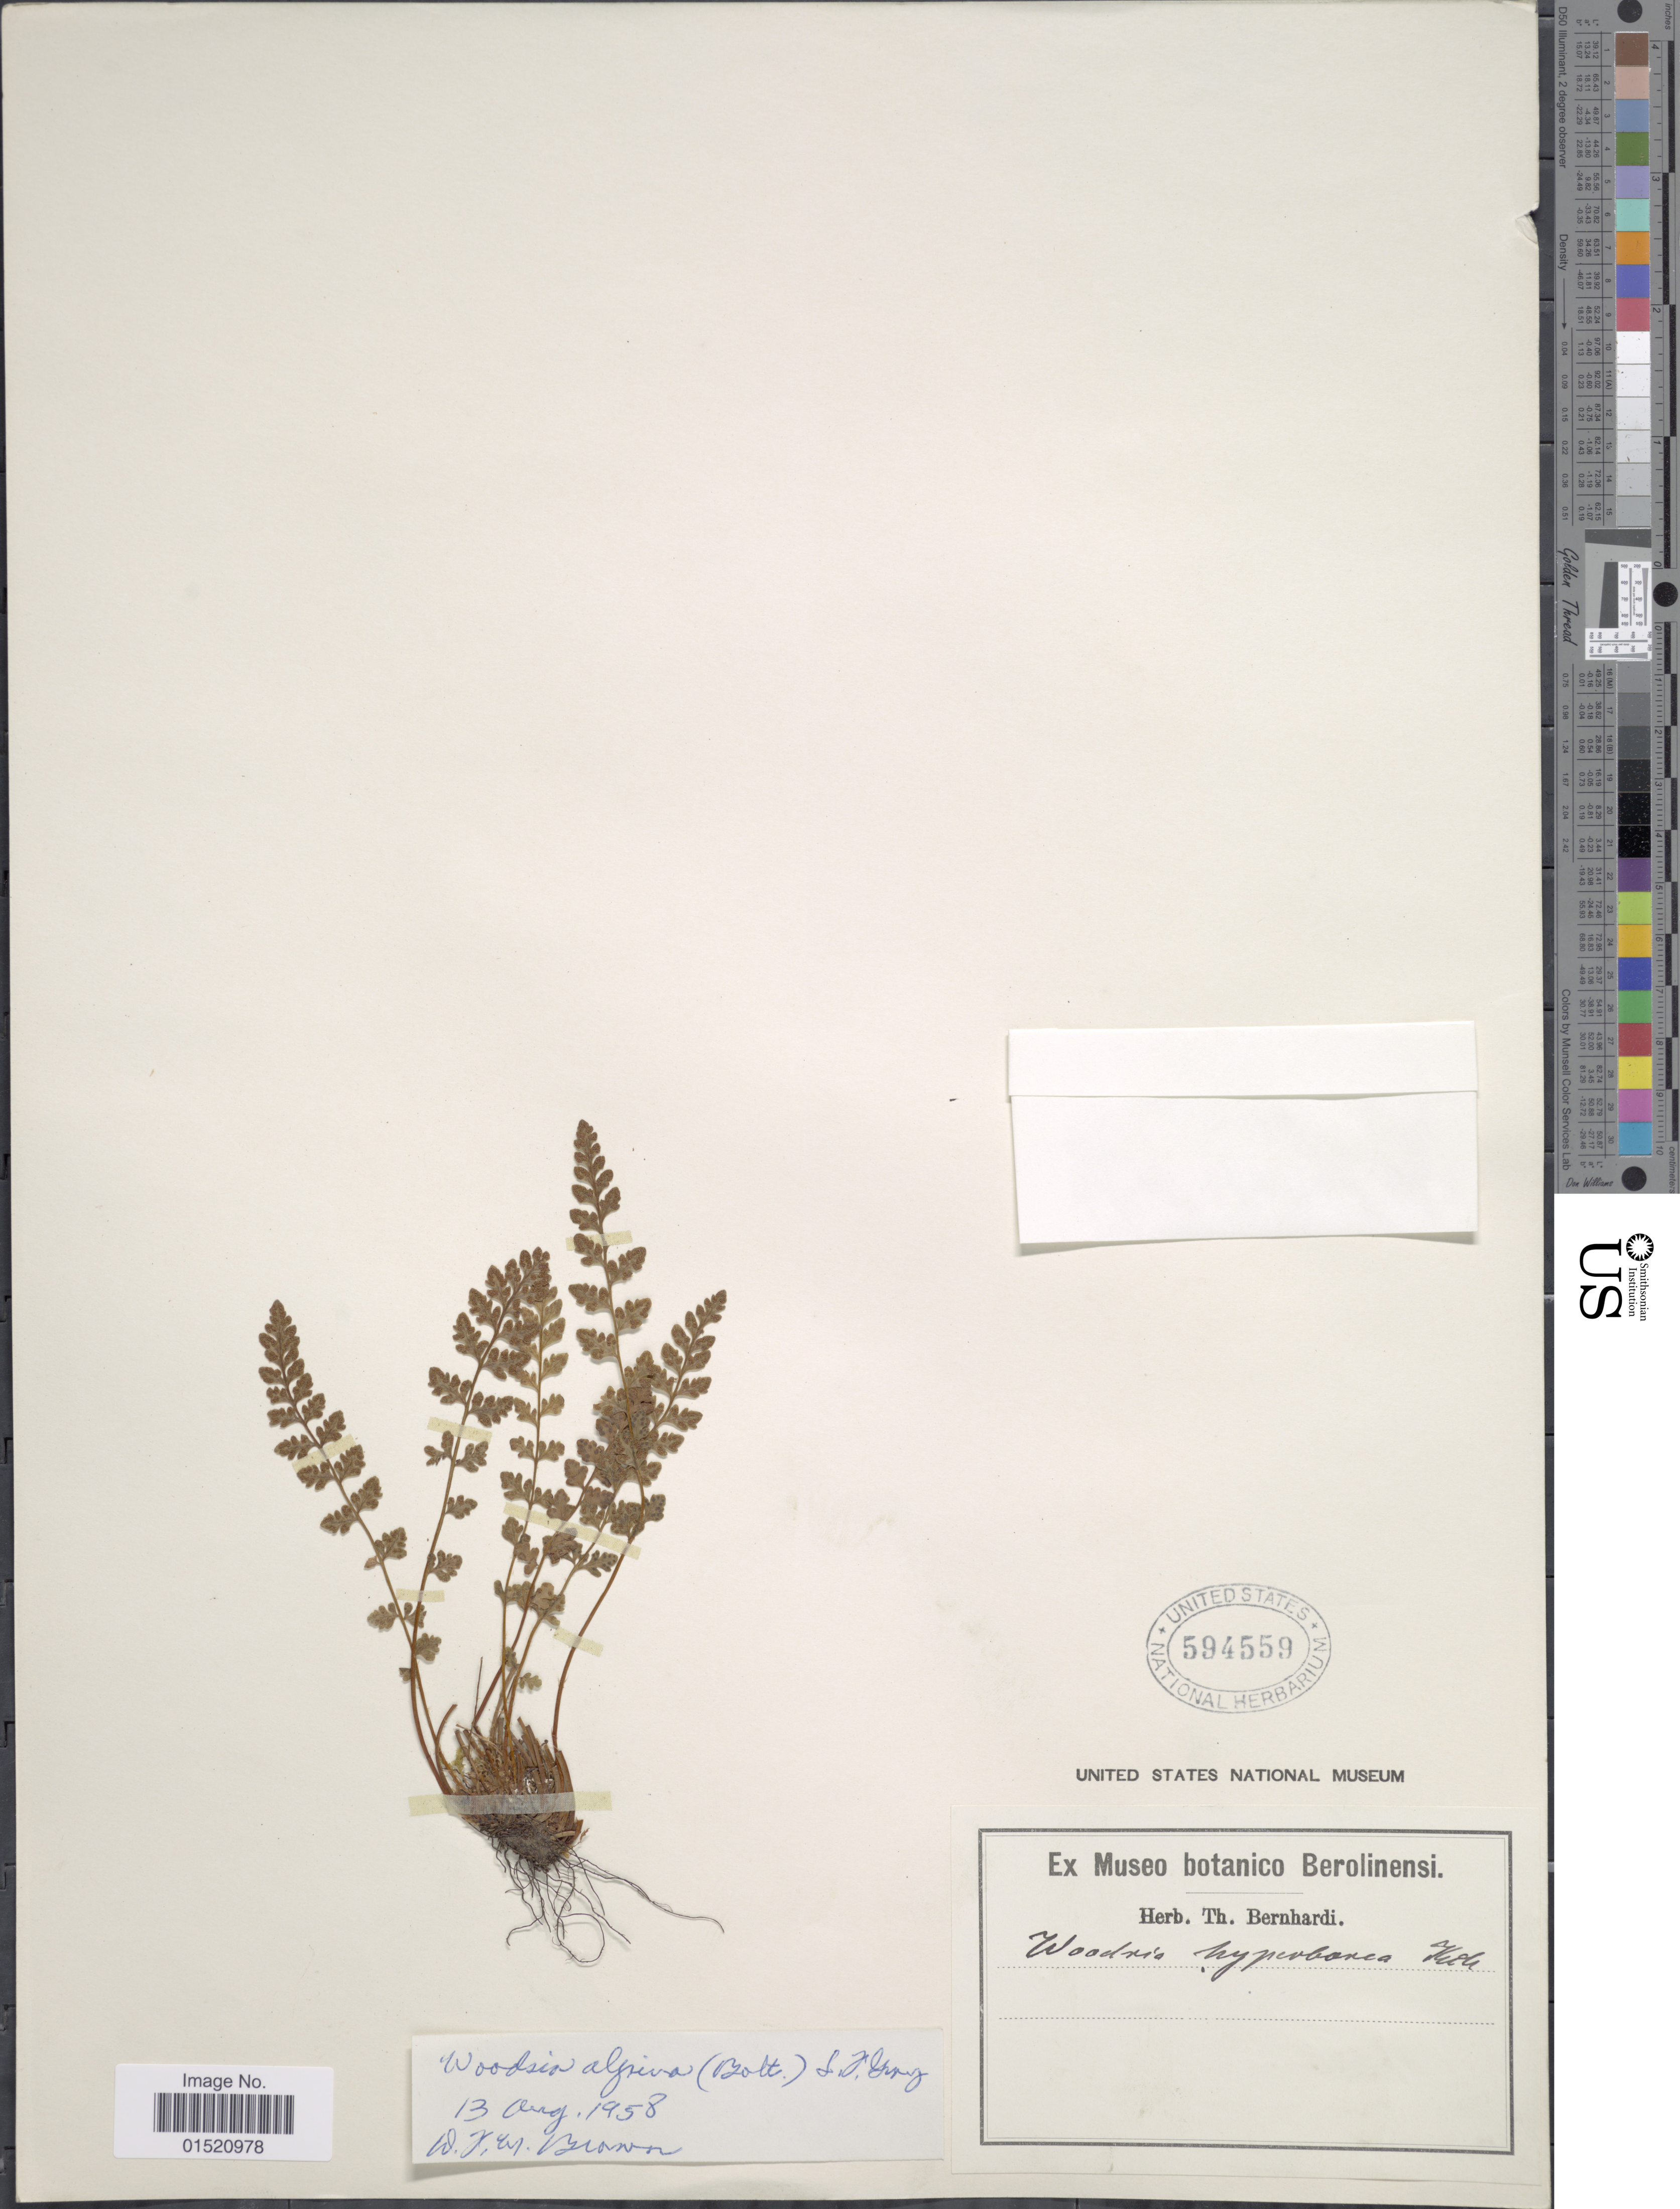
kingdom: Plantae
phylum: Tracheophyta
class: Polypodiopsida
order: Polypodiales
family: Woodsiaceae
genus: Woodsia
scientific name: Woodsia alpina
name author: (Bolton) S.F. Gray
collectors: ex herb. Bernhardi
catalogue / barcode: US 594559